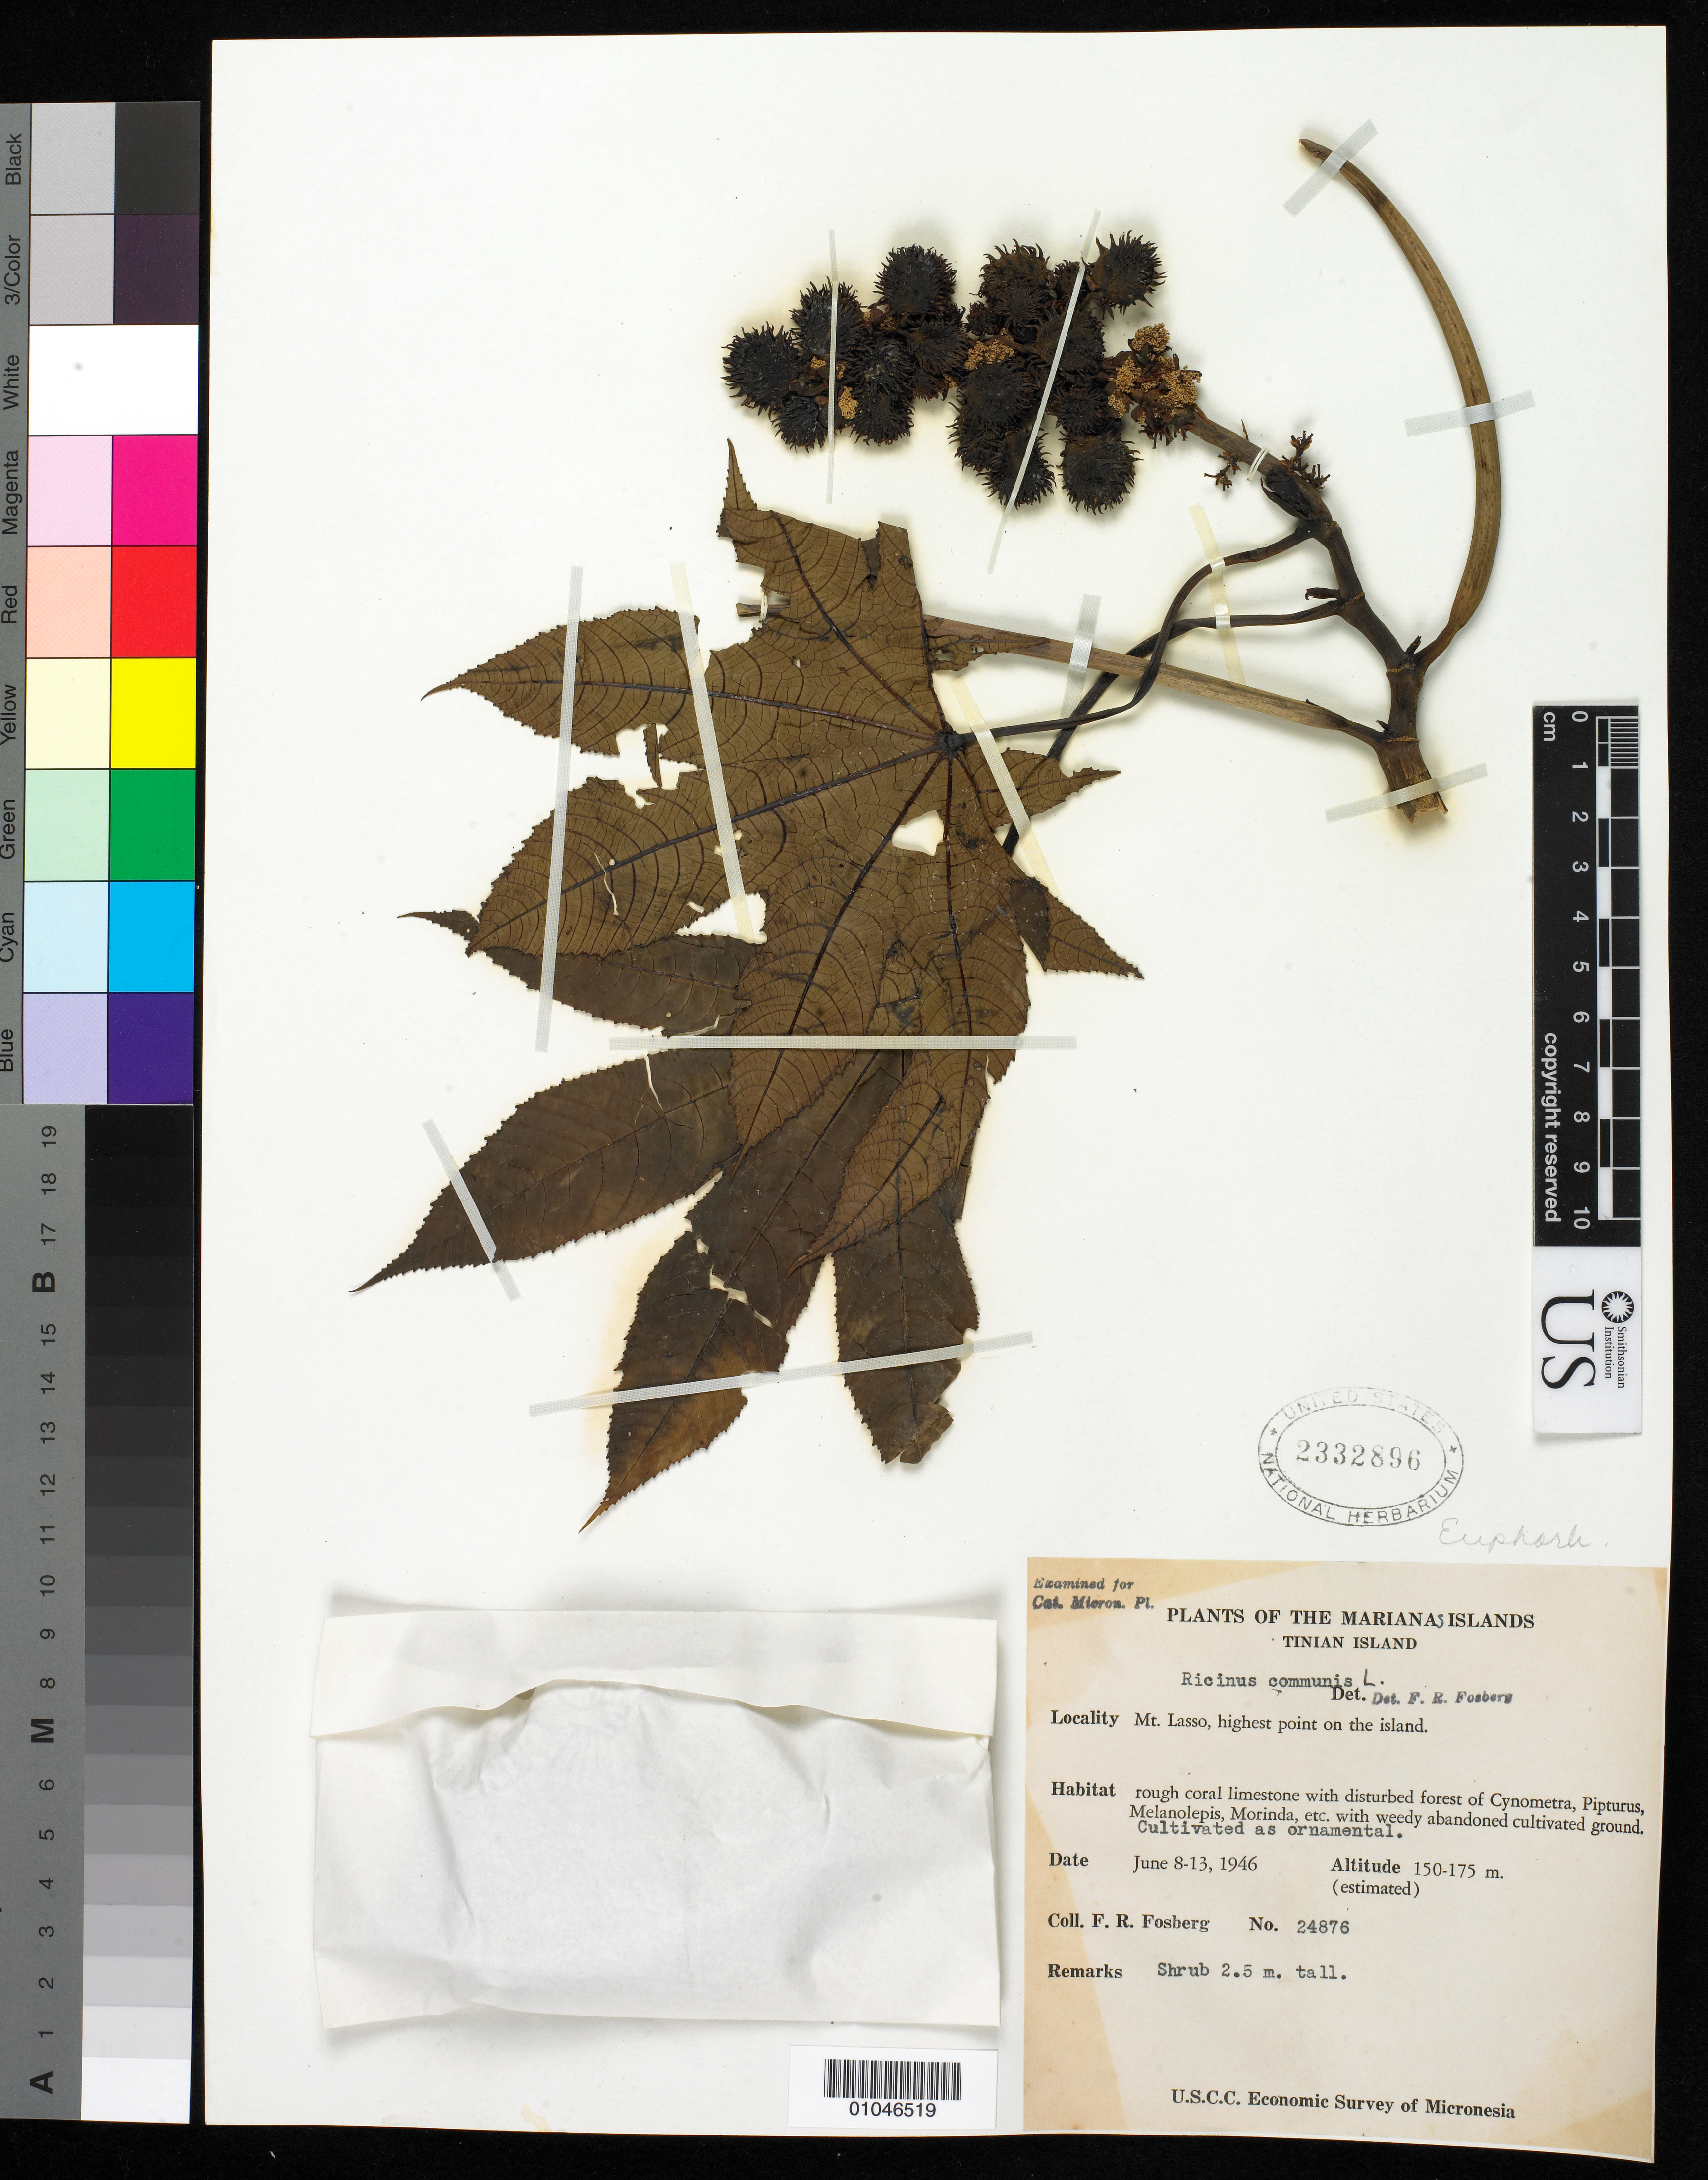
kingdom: Plantae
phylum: Tracheophyta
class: Magnoliopsida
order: Malpighiales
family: Euphorbiaceae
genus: Ricinus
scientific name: Ricinus communis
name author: L.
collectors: F. R. Fosberg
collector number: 24876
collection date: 1946-06-08/1946-06-13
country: Northern Mariana Islands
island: Tinian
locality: Mt Lasso, highest point on the island, Tinian Island, Mariana Islands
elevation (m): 150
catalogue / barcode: US 2332896